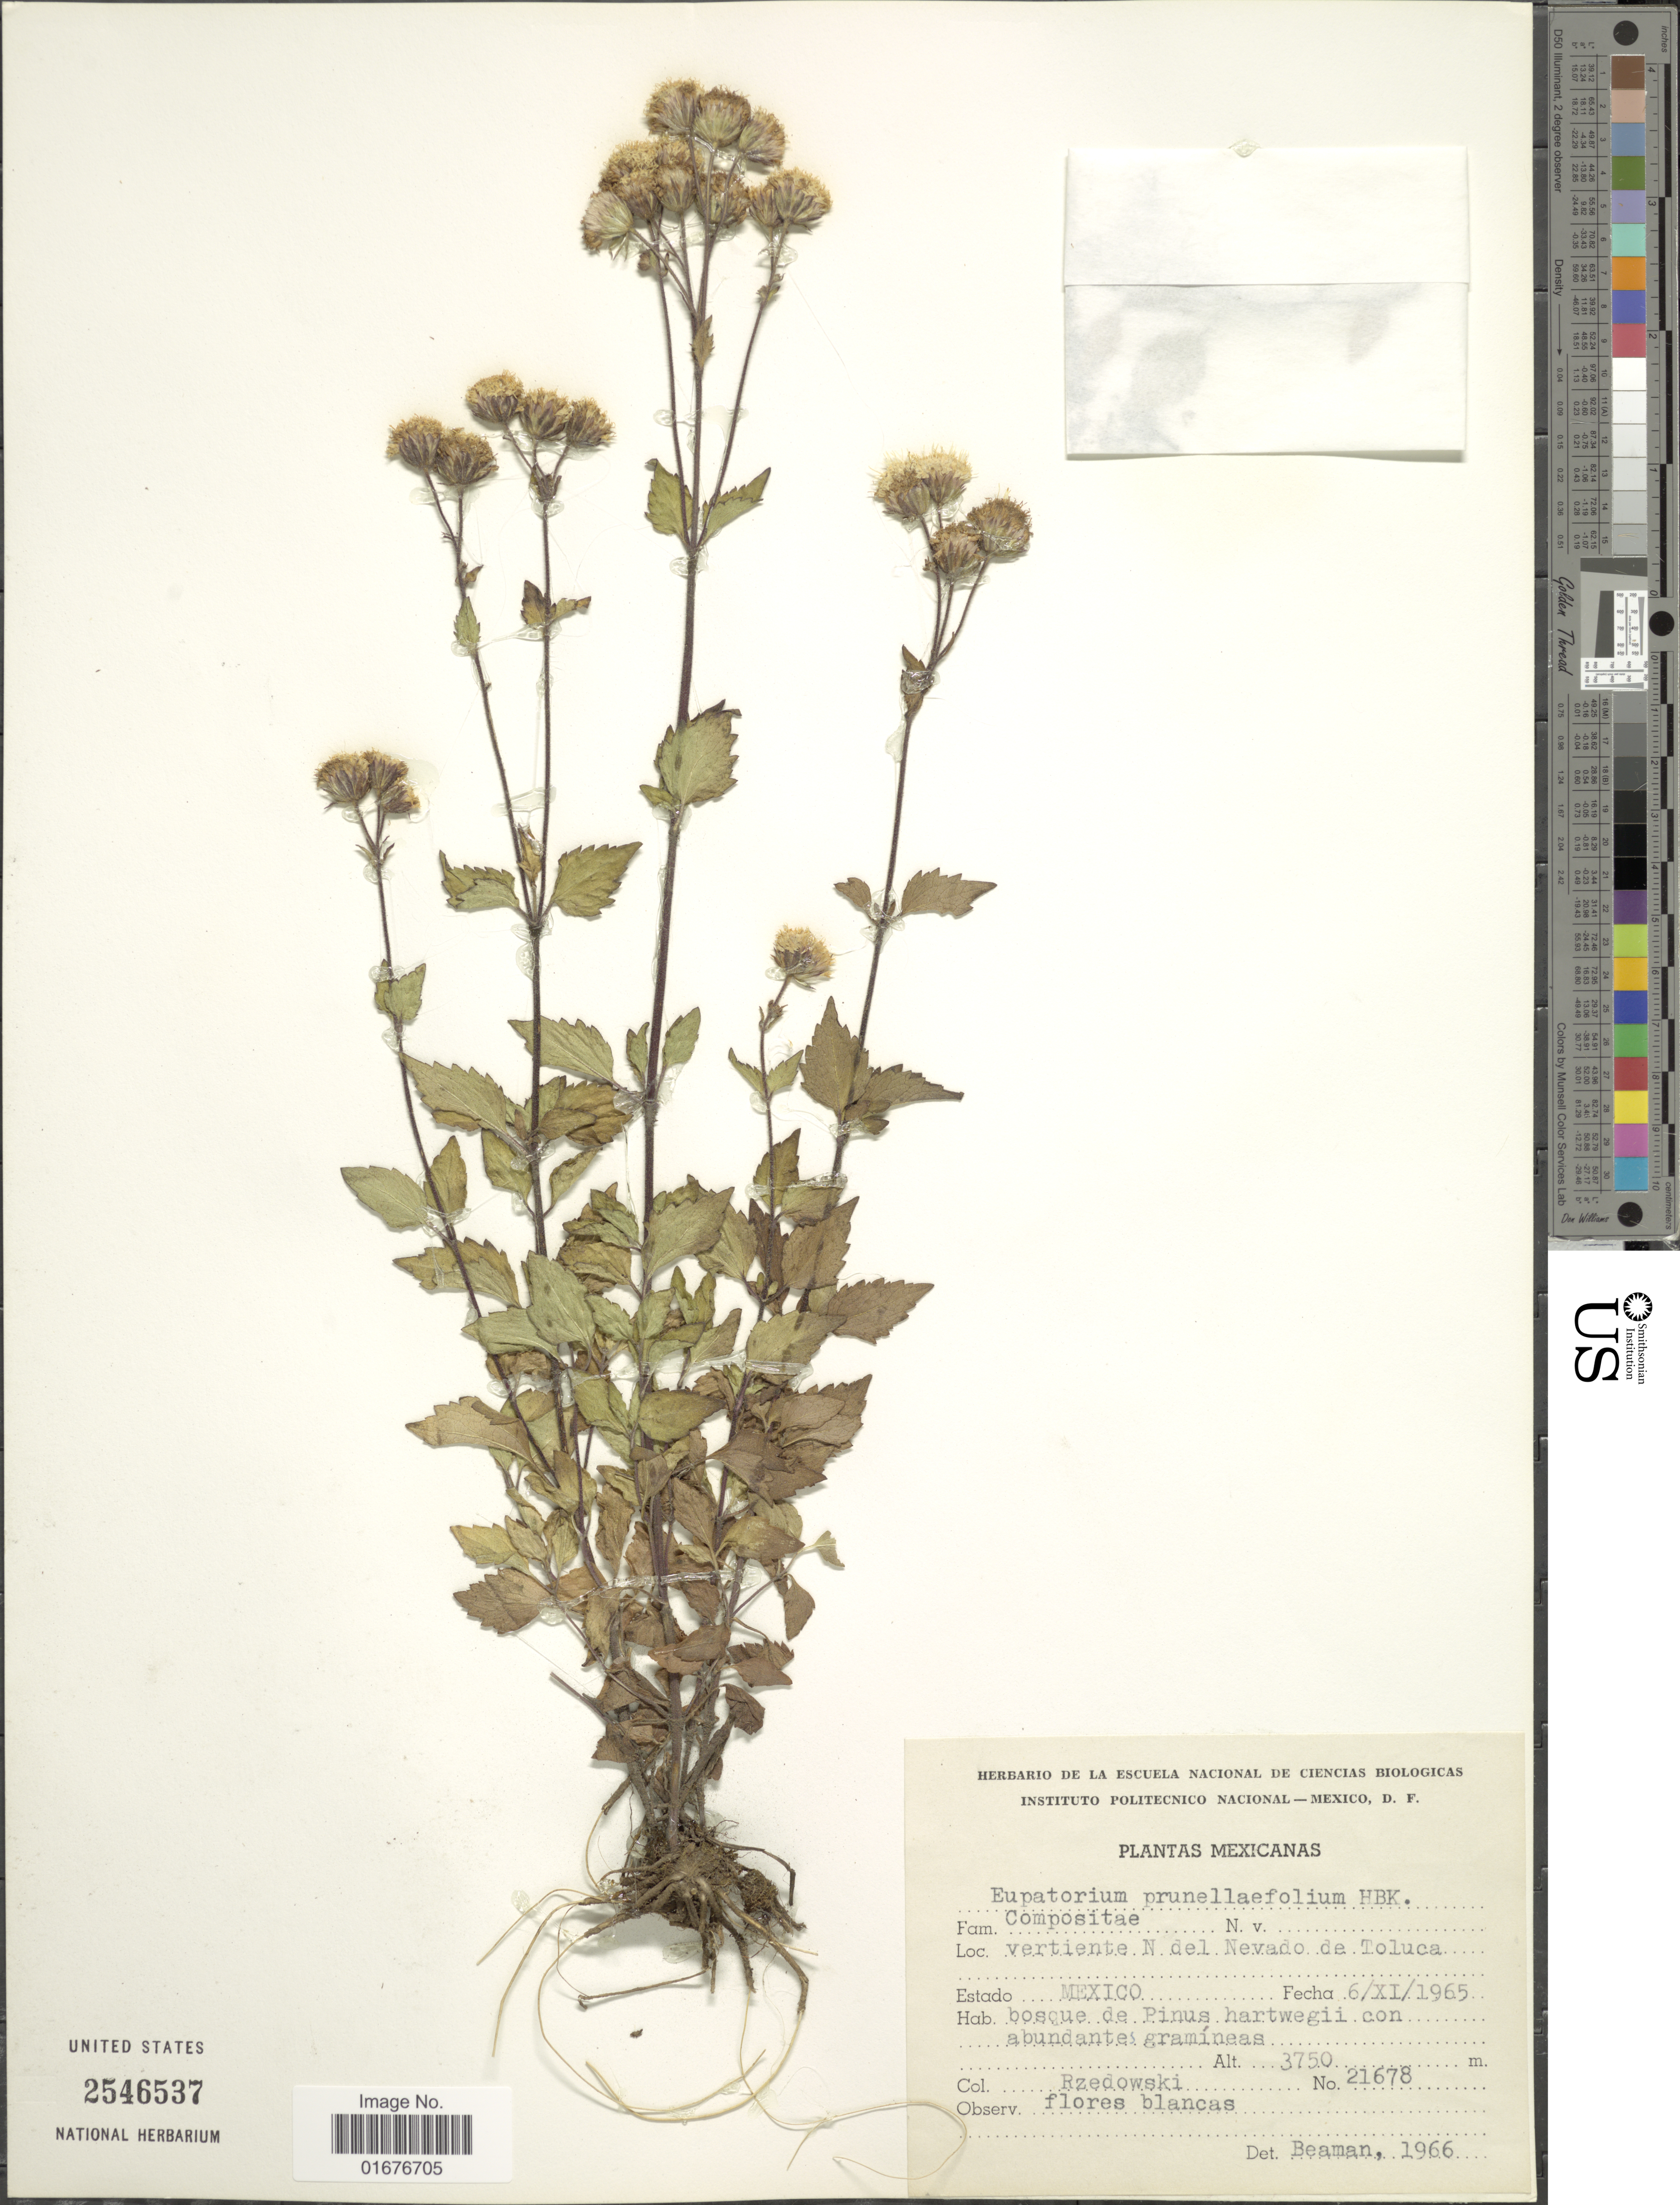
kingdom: Plantae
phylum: Tracheophyta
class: Magnoliopsida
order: Asterales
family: Asteraceae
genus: Ageratina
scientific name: Ageratina prunellaefolia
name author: (Kunth) R.M. King & H. Rob.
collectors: Rzedowski, --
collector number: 21678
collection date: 1965-11-06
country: Mexico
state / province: México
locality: Vertiente N del Nevado de Toluca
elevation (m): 3750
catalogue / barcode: US 2546537